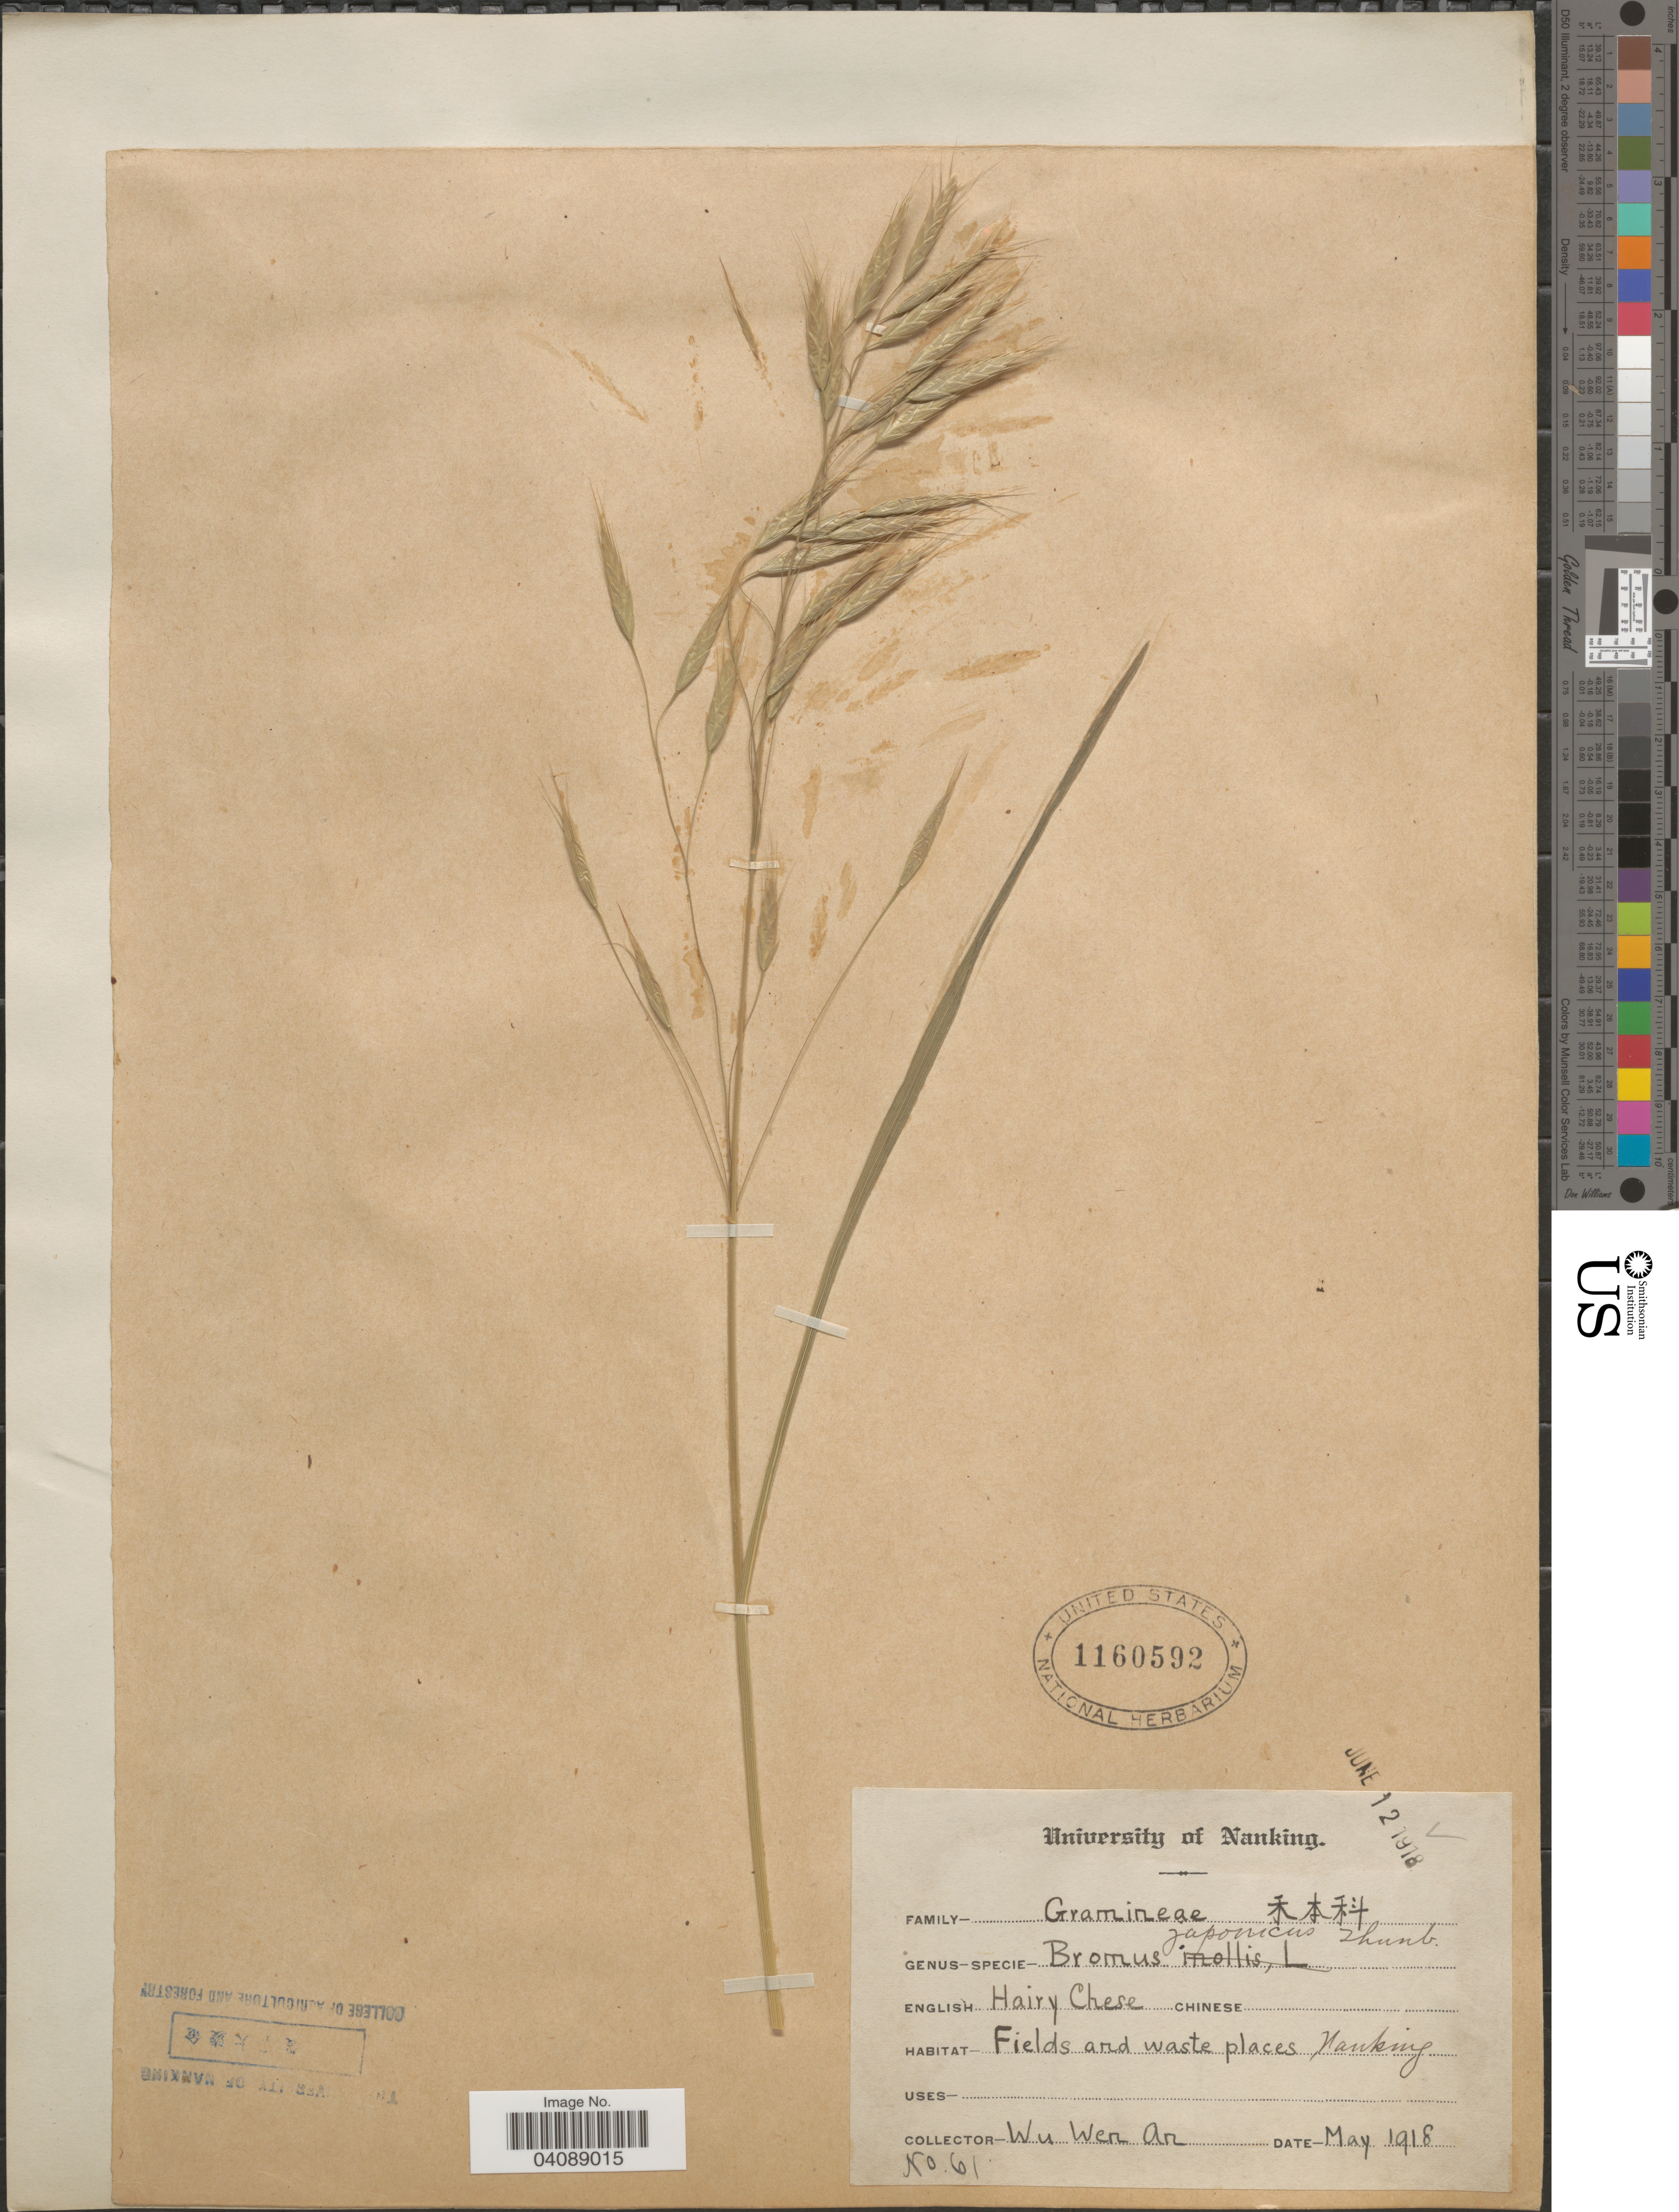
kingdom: Plantae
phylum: Tracheophyta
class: Liliopsida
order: Poales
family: Poaceae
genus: Bromus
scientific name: Bromus japonicus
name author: Houtt.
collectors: W. A. Wu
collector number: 61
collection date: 1918-05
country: China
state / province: Jiangsu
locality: Fields and waste places Nanking.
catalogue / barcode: US 1160592